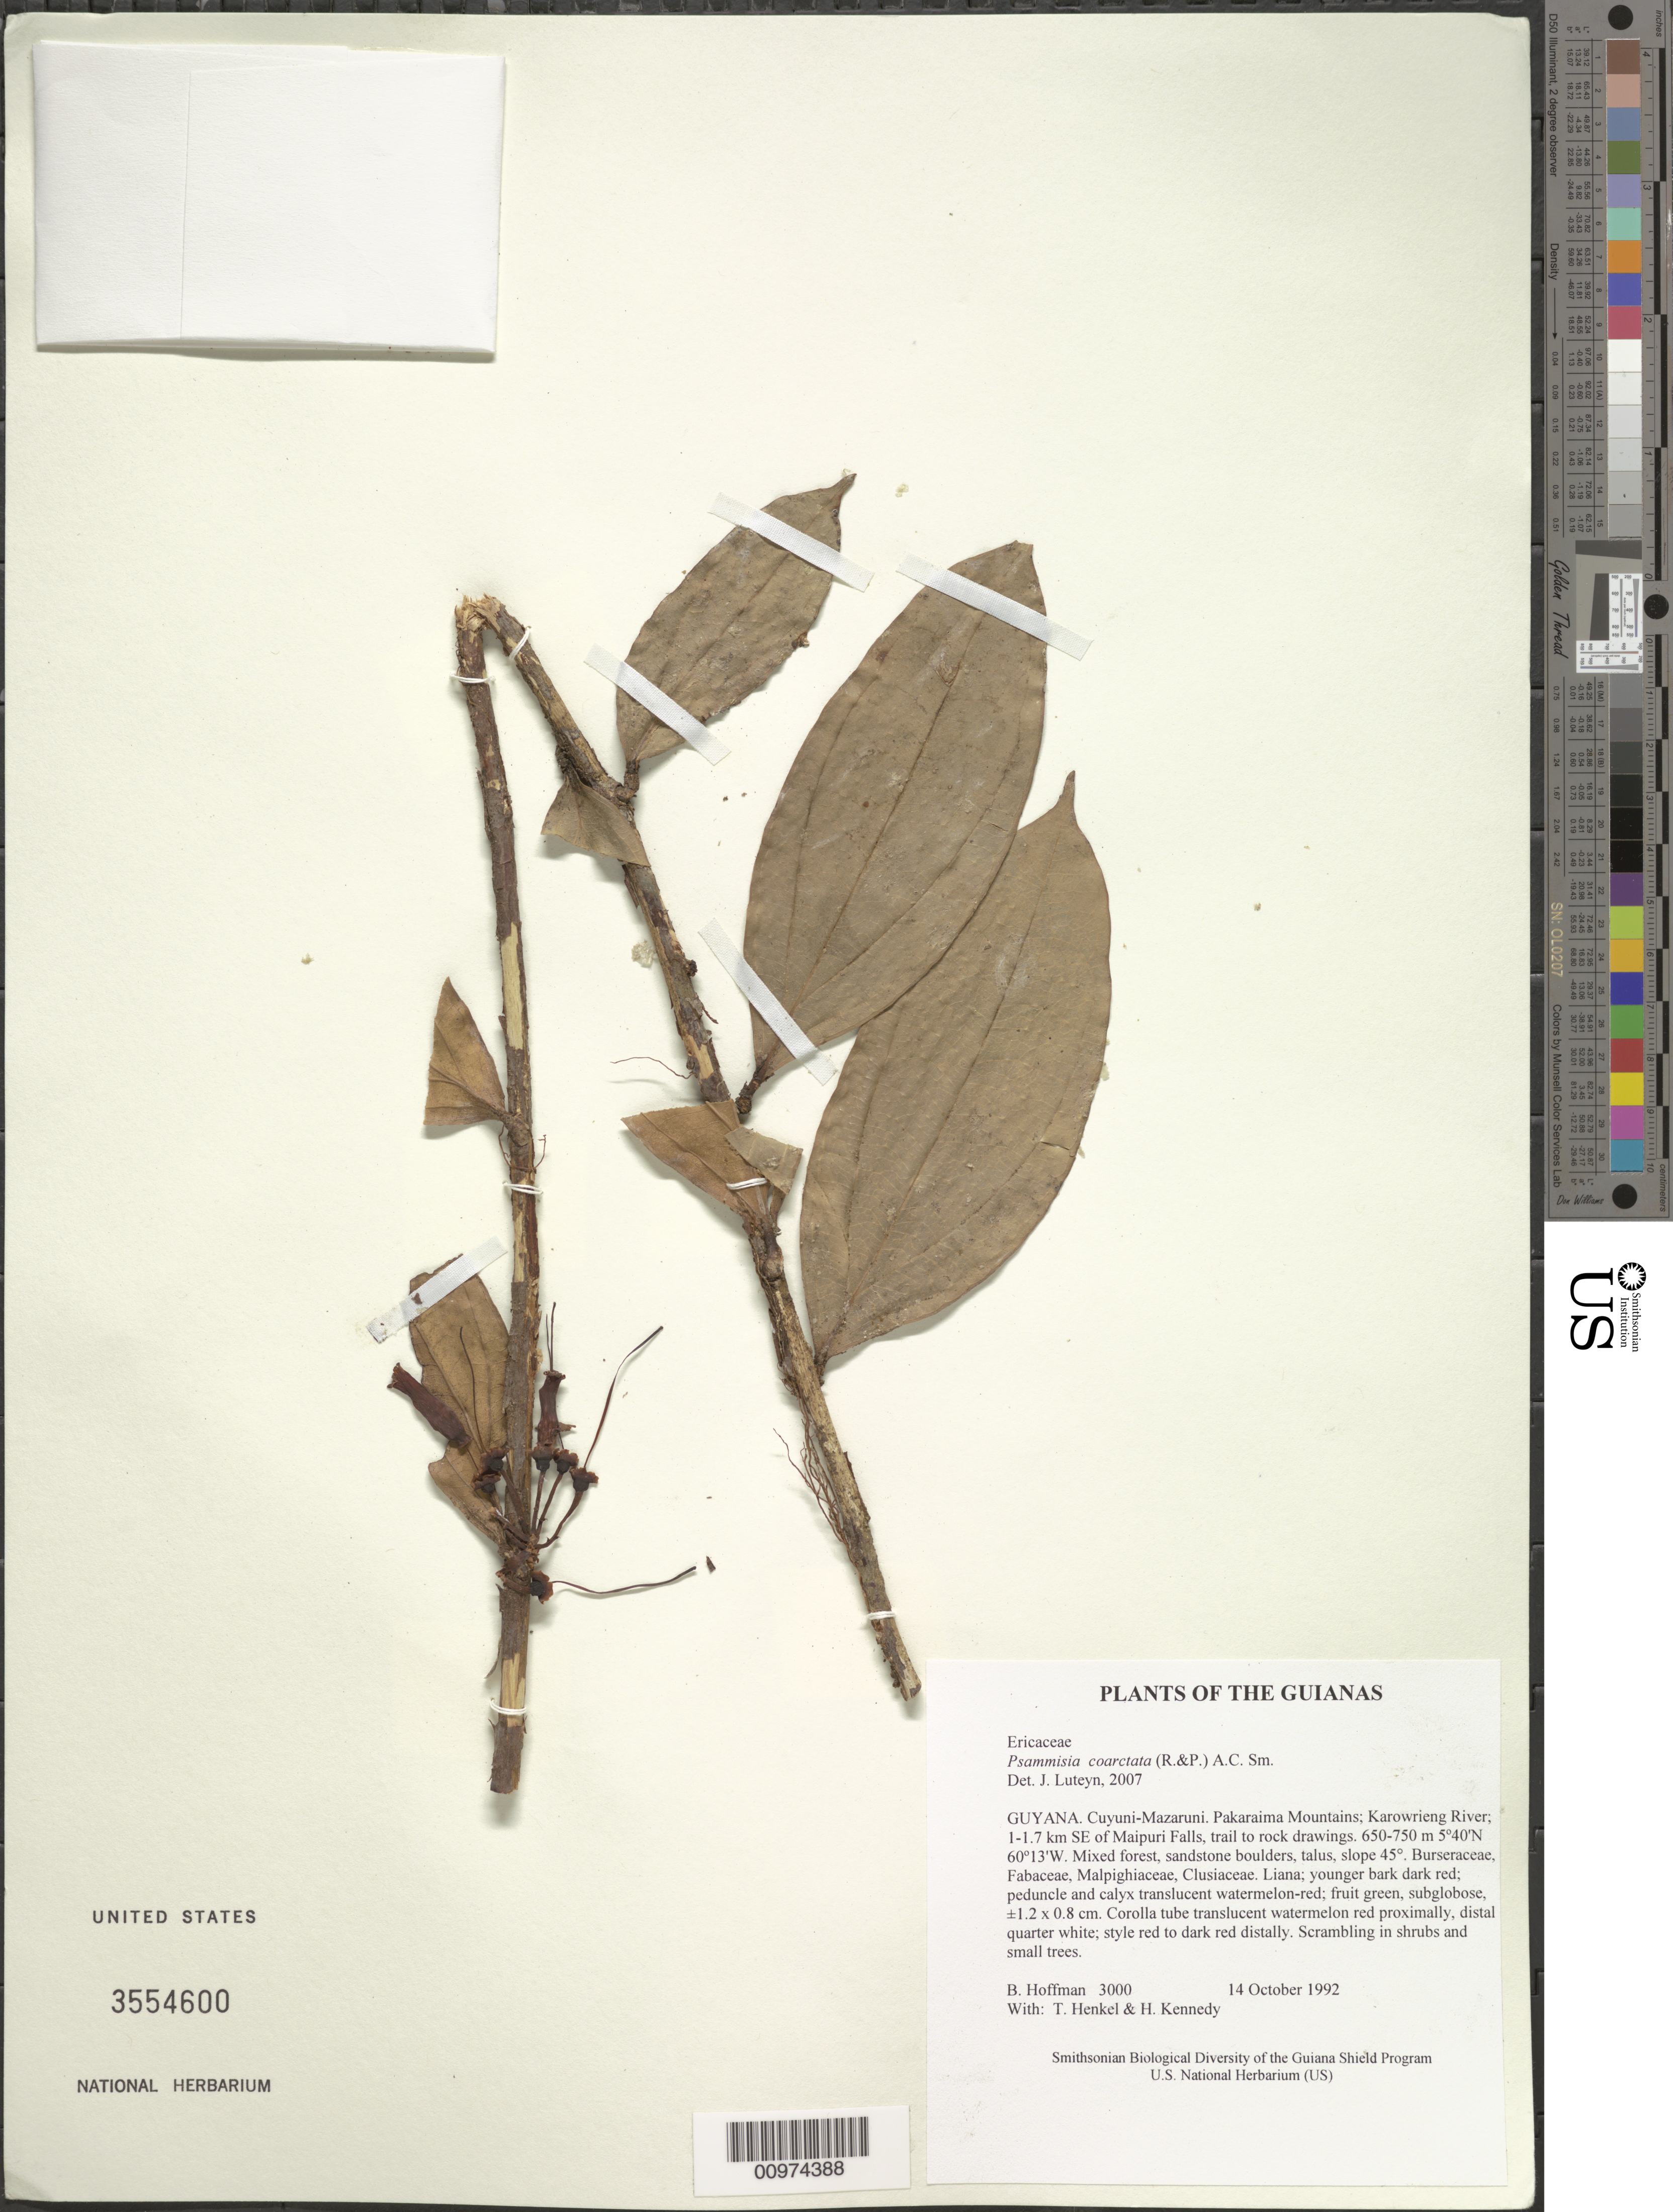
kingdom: Plantae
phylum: Tracheophyta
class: Magnoliopsida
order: Ericales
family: Ericaceae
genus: Psammisia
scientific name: Psammisia coarctata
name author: (Ruiz & Pav.) A.C. Sm.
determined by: Luteyn, J. L.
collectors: B. Hoffman, T. Henkel & H. Kennedy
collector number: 3000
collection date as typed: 14 October 1992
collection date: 1992-10-14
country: Guyana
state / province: Cuyuni-Mazaruni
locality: Pakaraima Mountains; Karowrieng River; 1-1.7 km SE of Maipuri Falls, trail to rock drawings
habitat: Mixed forest, sandstone boulders, talus, slope 45°. Burseraceae, Fabaceae, Malpighiaceae, Clusiaceae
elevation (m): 650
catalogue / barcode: US 3554600